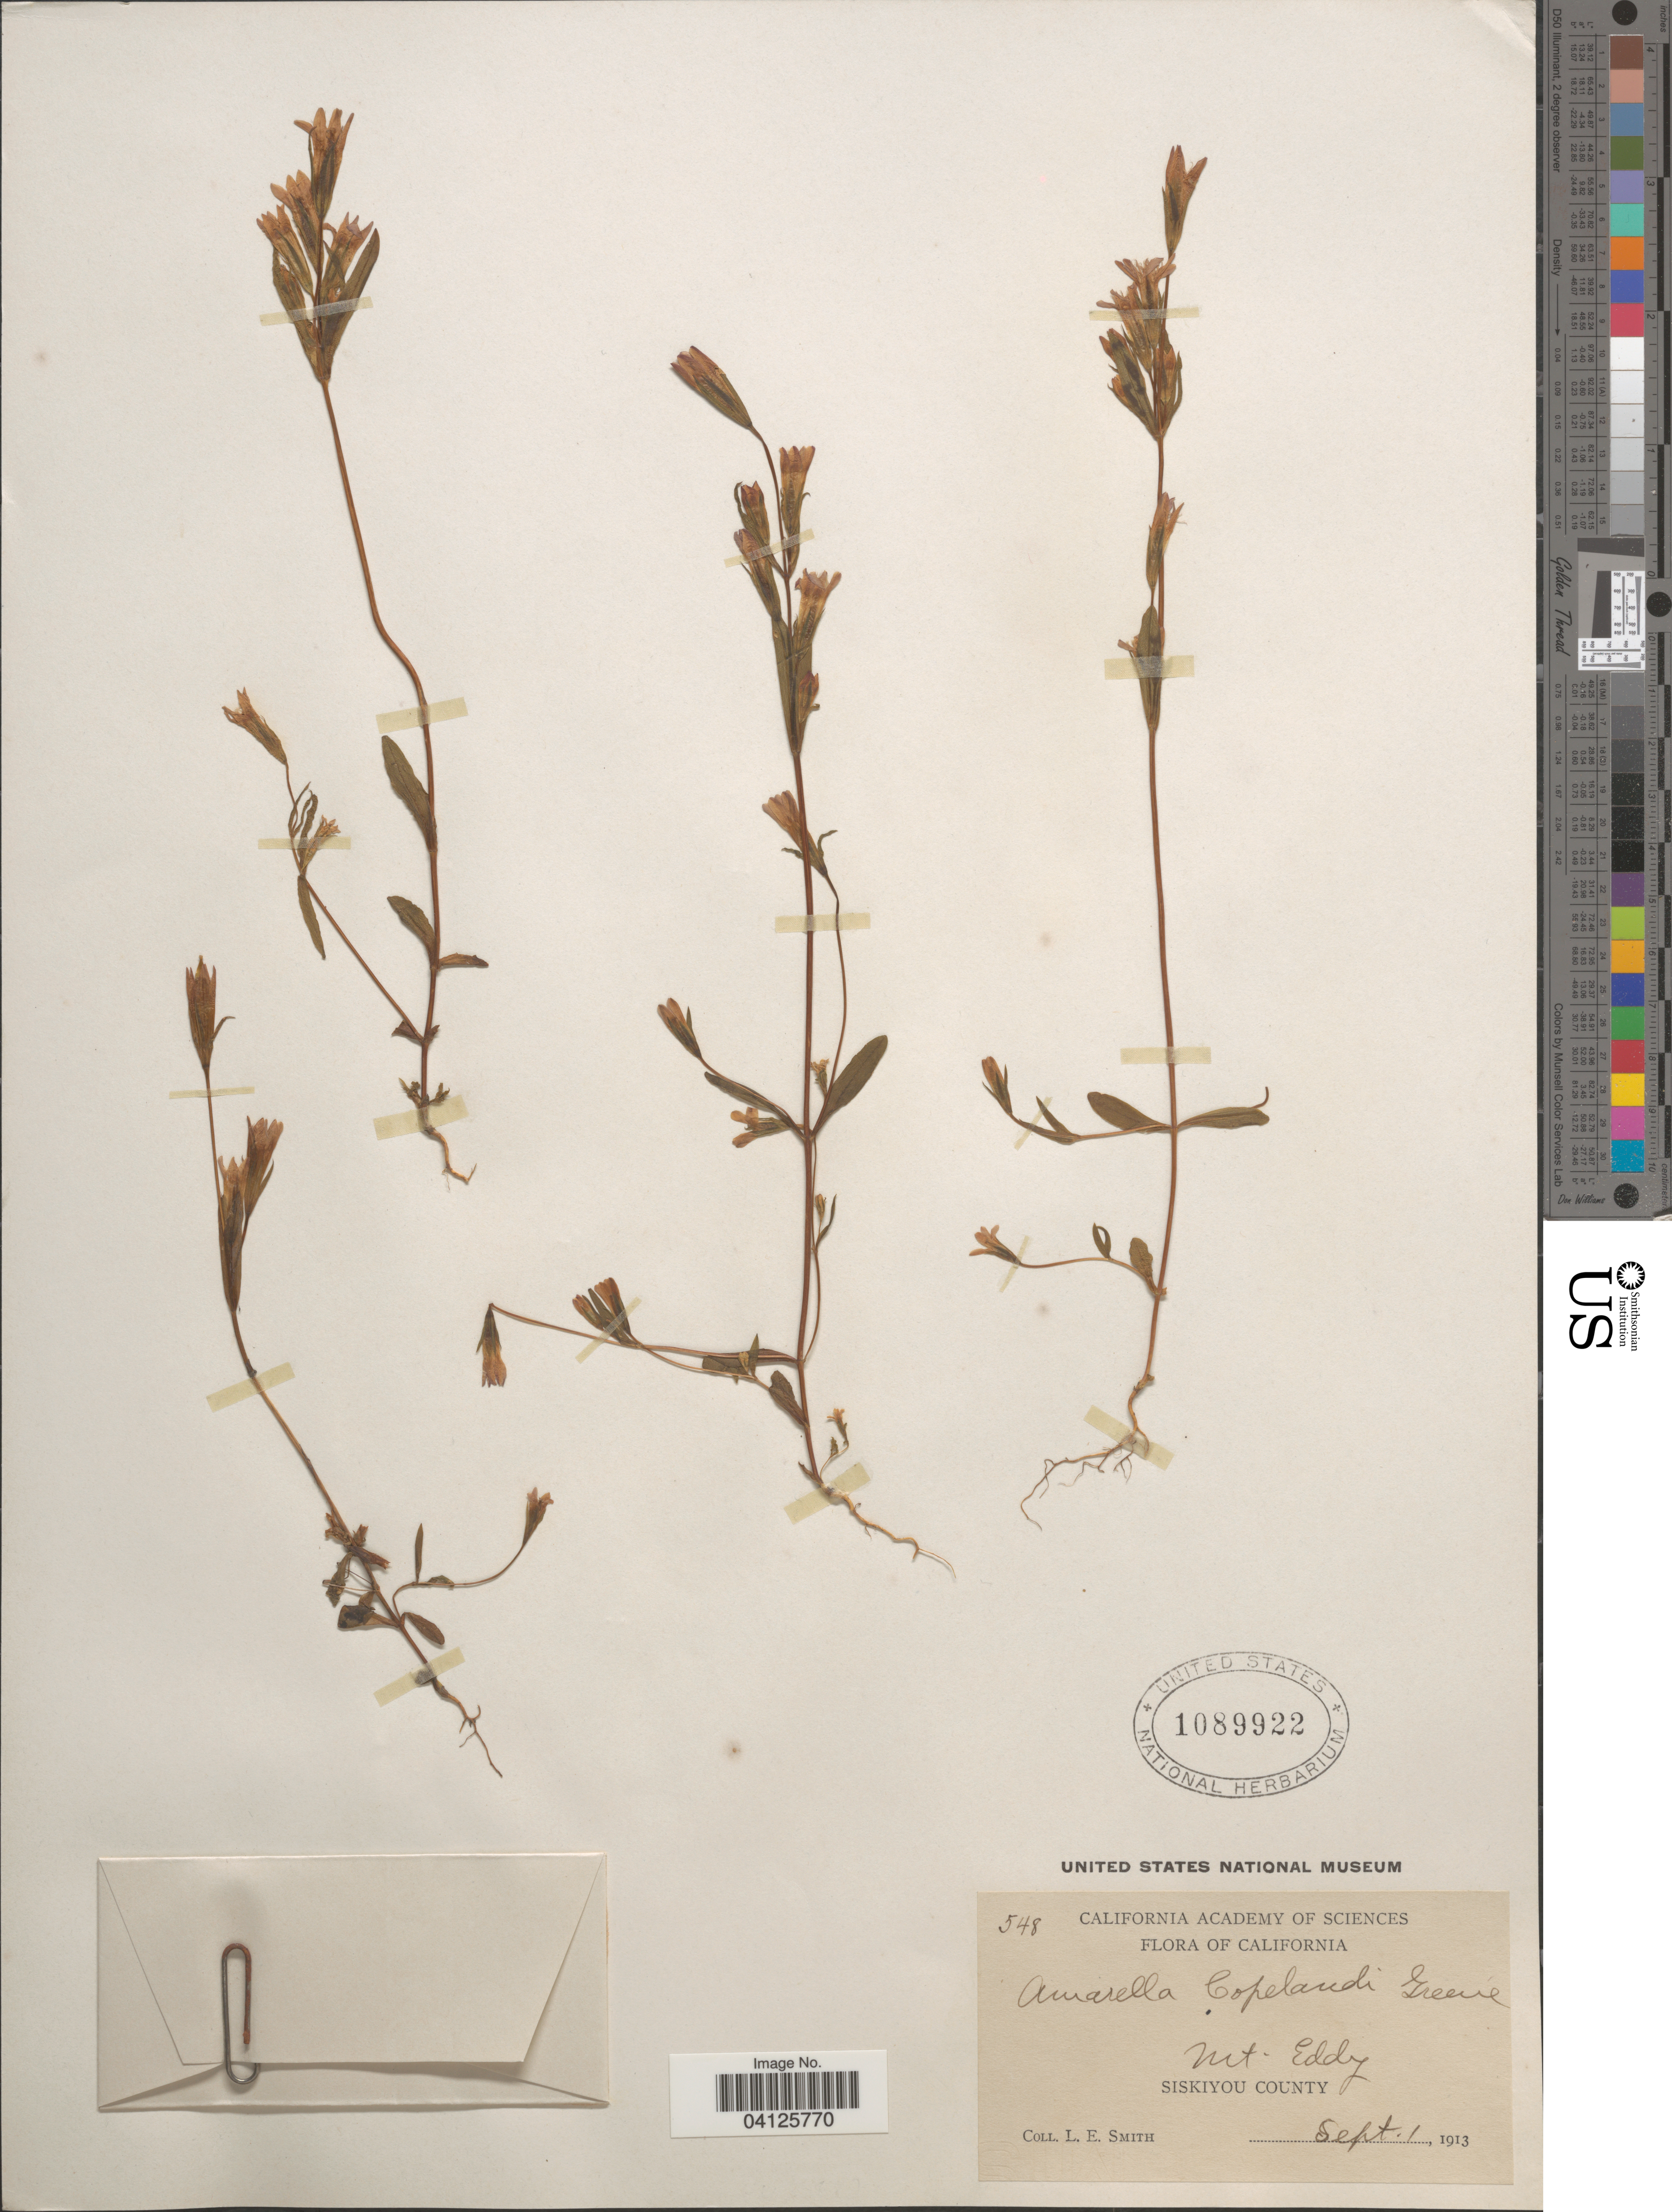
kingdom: Plantae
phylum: Tracheophyta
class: Magnoliopsida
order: Gentianales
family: Gentianaceae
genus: Amarella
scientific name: Amarella copelandii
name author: Greene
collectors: L. E. Smith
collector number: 548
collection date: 1913-09-01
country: United States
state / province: California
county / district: Siskiyou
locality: Mt. Eddy. Siskiyou County.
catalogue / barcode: US 1089922